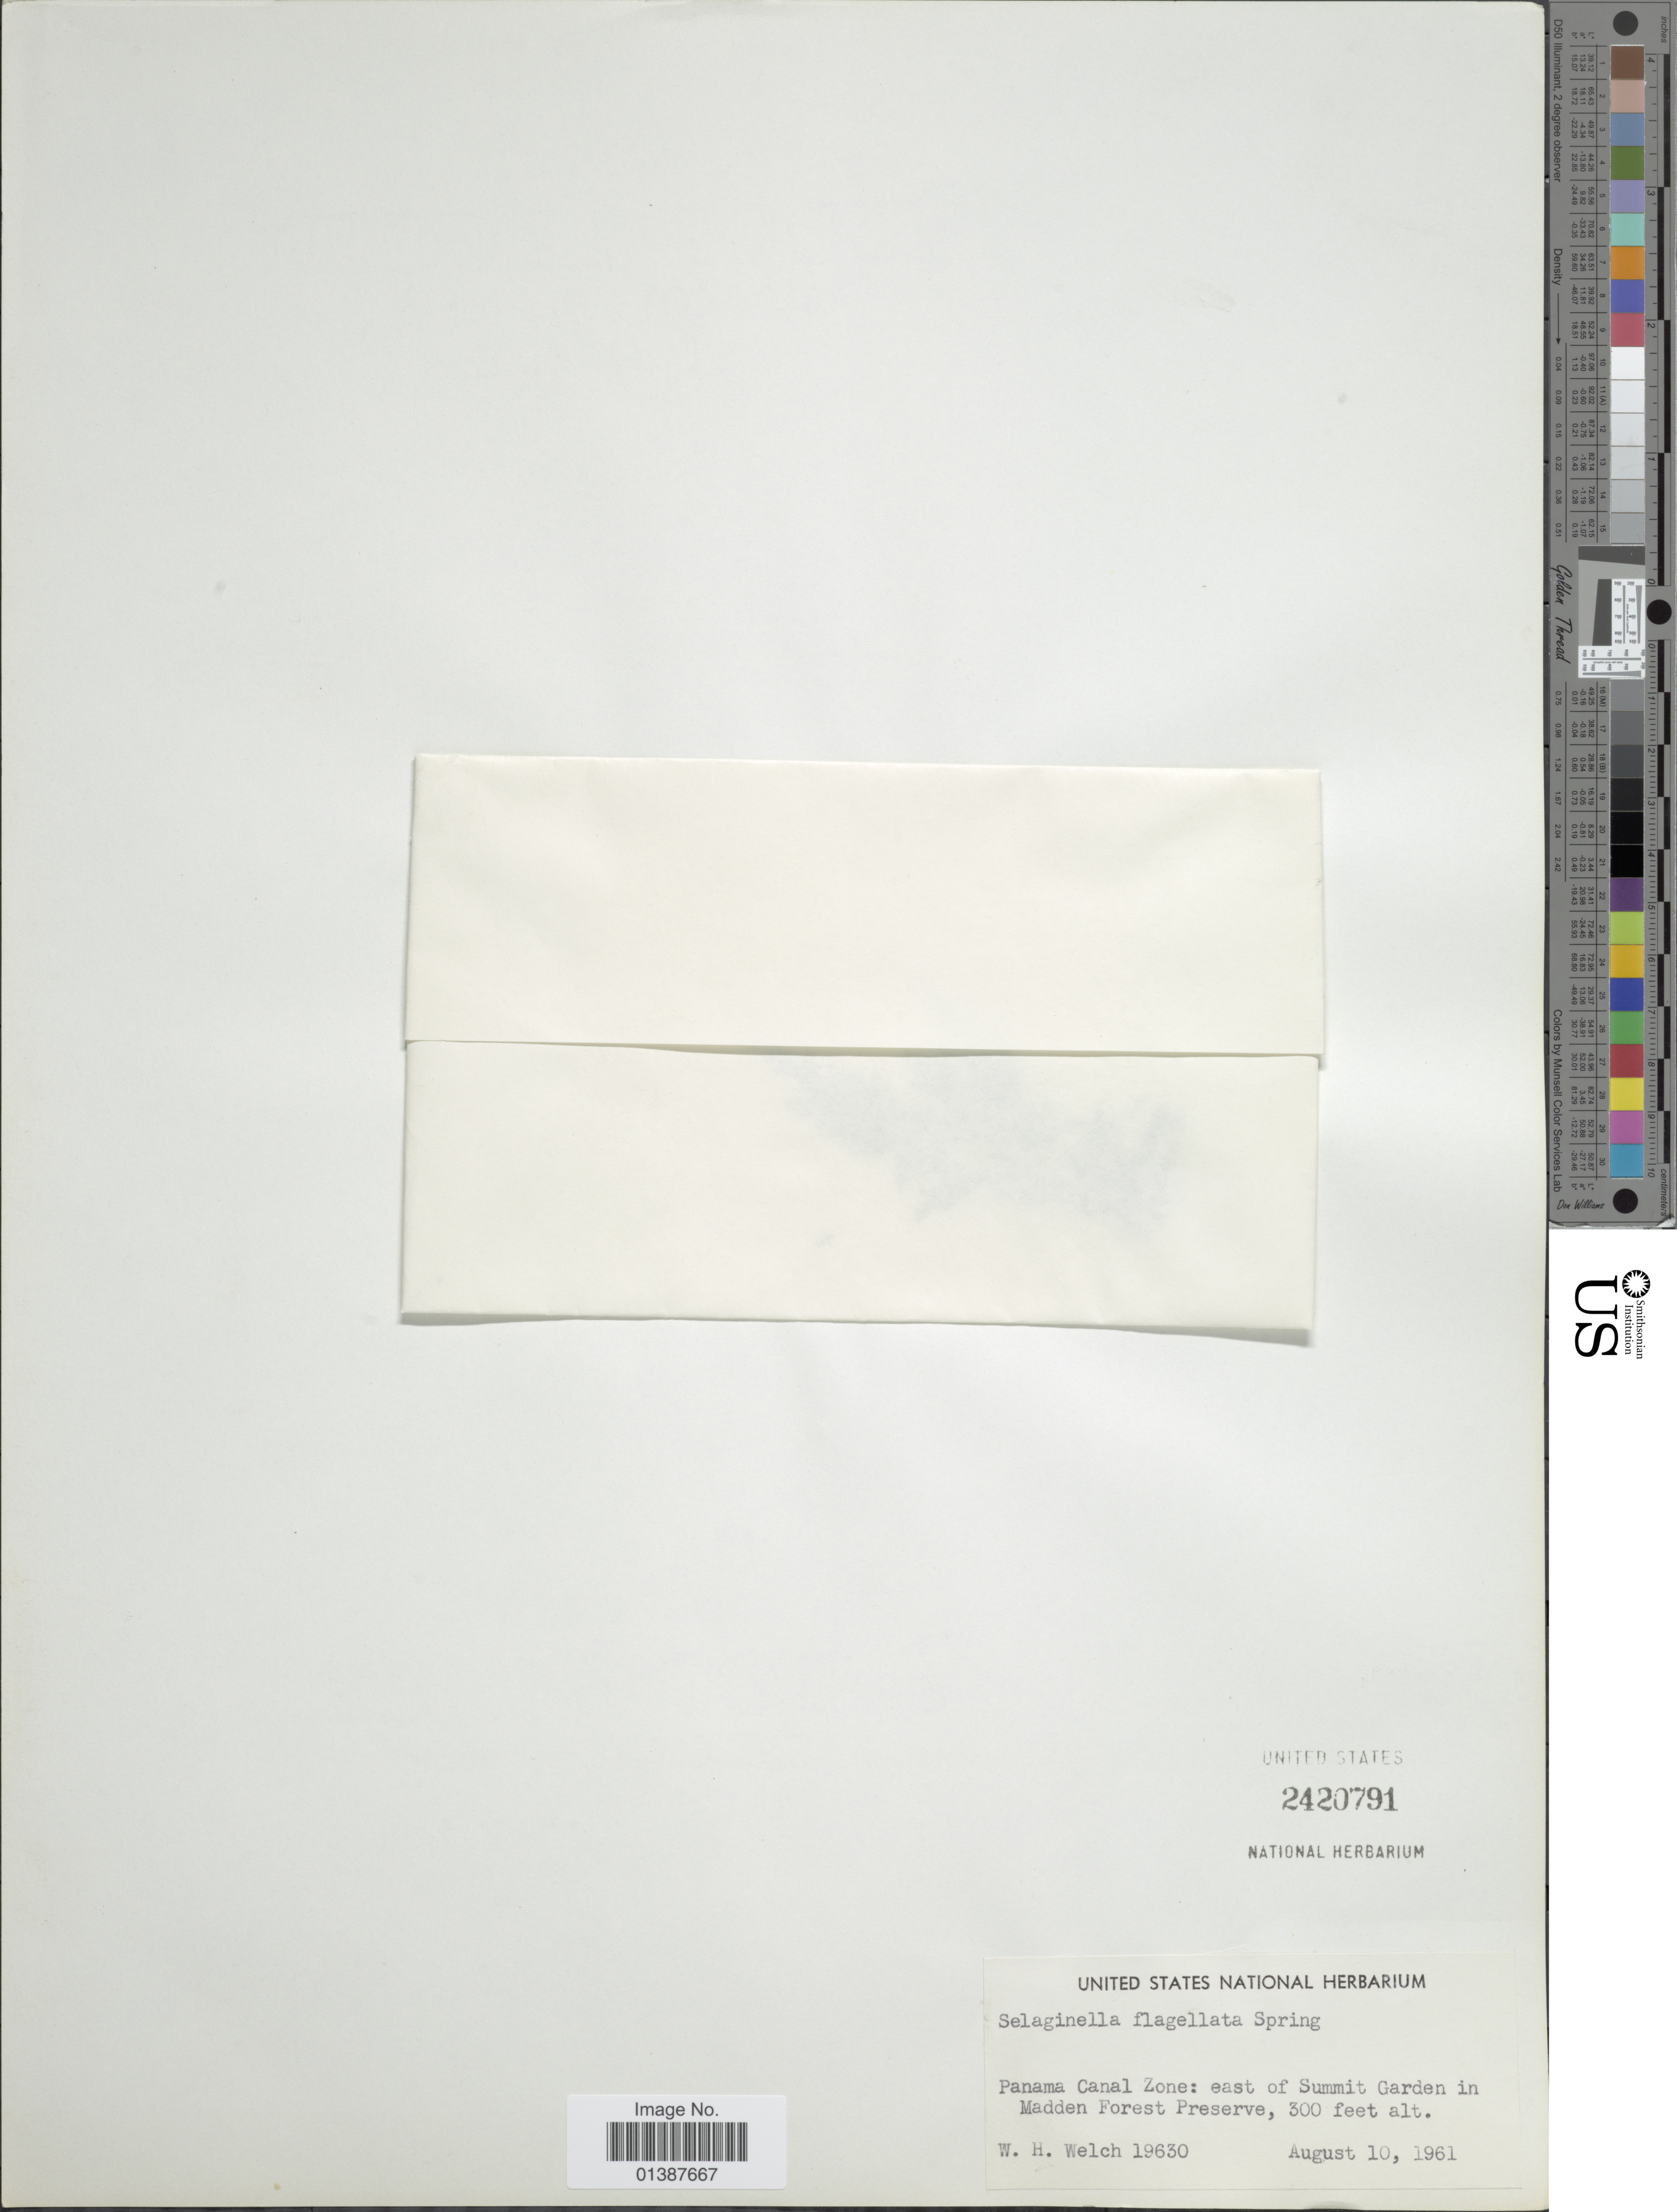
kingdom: Plantae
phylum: Tracheophyta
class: Lycopodiopsida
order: Selaginellales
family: Selaginellaceae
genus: Selaginella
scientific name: Selaginella flagellata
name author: Spring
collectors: W. H. Welch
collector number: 19630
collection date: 1961-08-10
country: Panama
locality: Panama Canal Zone: east of Summit Garden in Madden Forest Preserve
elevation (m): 91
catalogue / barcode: US 2420791